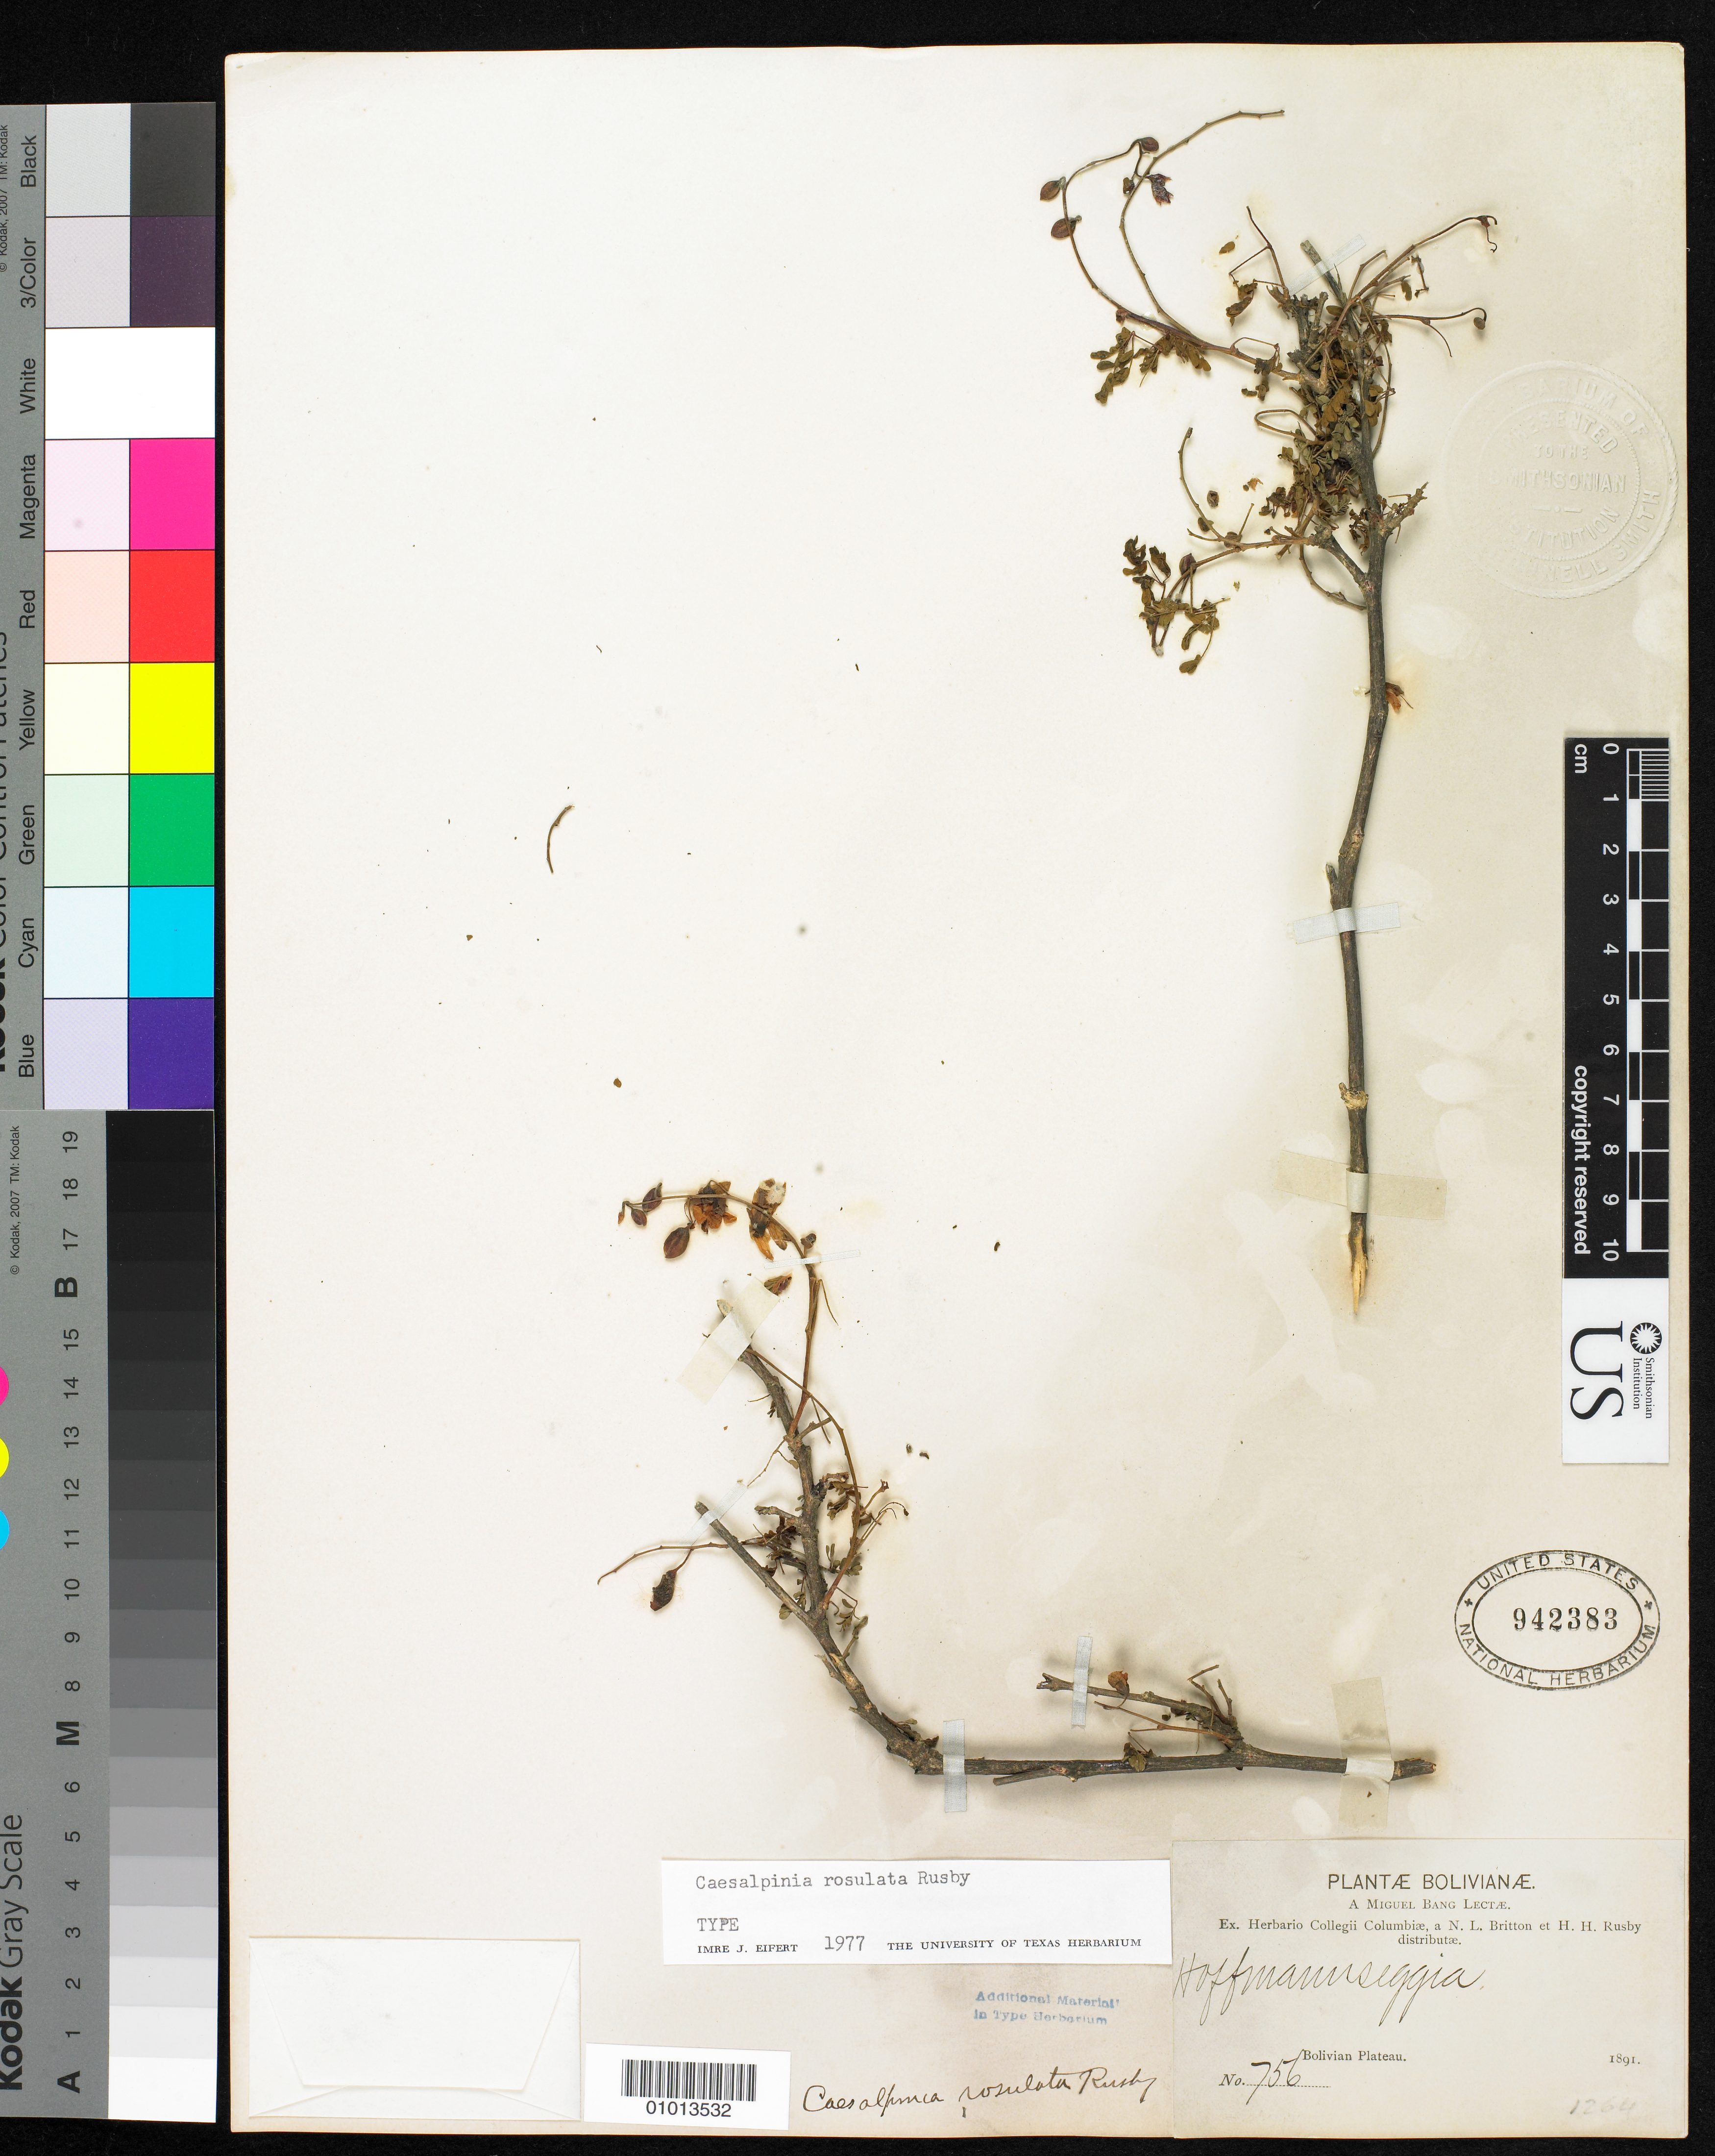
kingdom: Plantae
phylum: Tracheophyta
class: Magnoliopsida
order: Fabales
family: Fabaceae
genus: Caesalpinia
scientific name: Caesalpinia rosulata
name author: Rusby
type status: Isotype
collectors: M. Bang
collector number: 756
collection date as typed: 1891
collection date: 1891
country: Bolivia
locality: Bolivian Plateau.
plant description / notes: Specimen ex from John Donnell Smith herbarium.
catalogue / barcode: US 942383